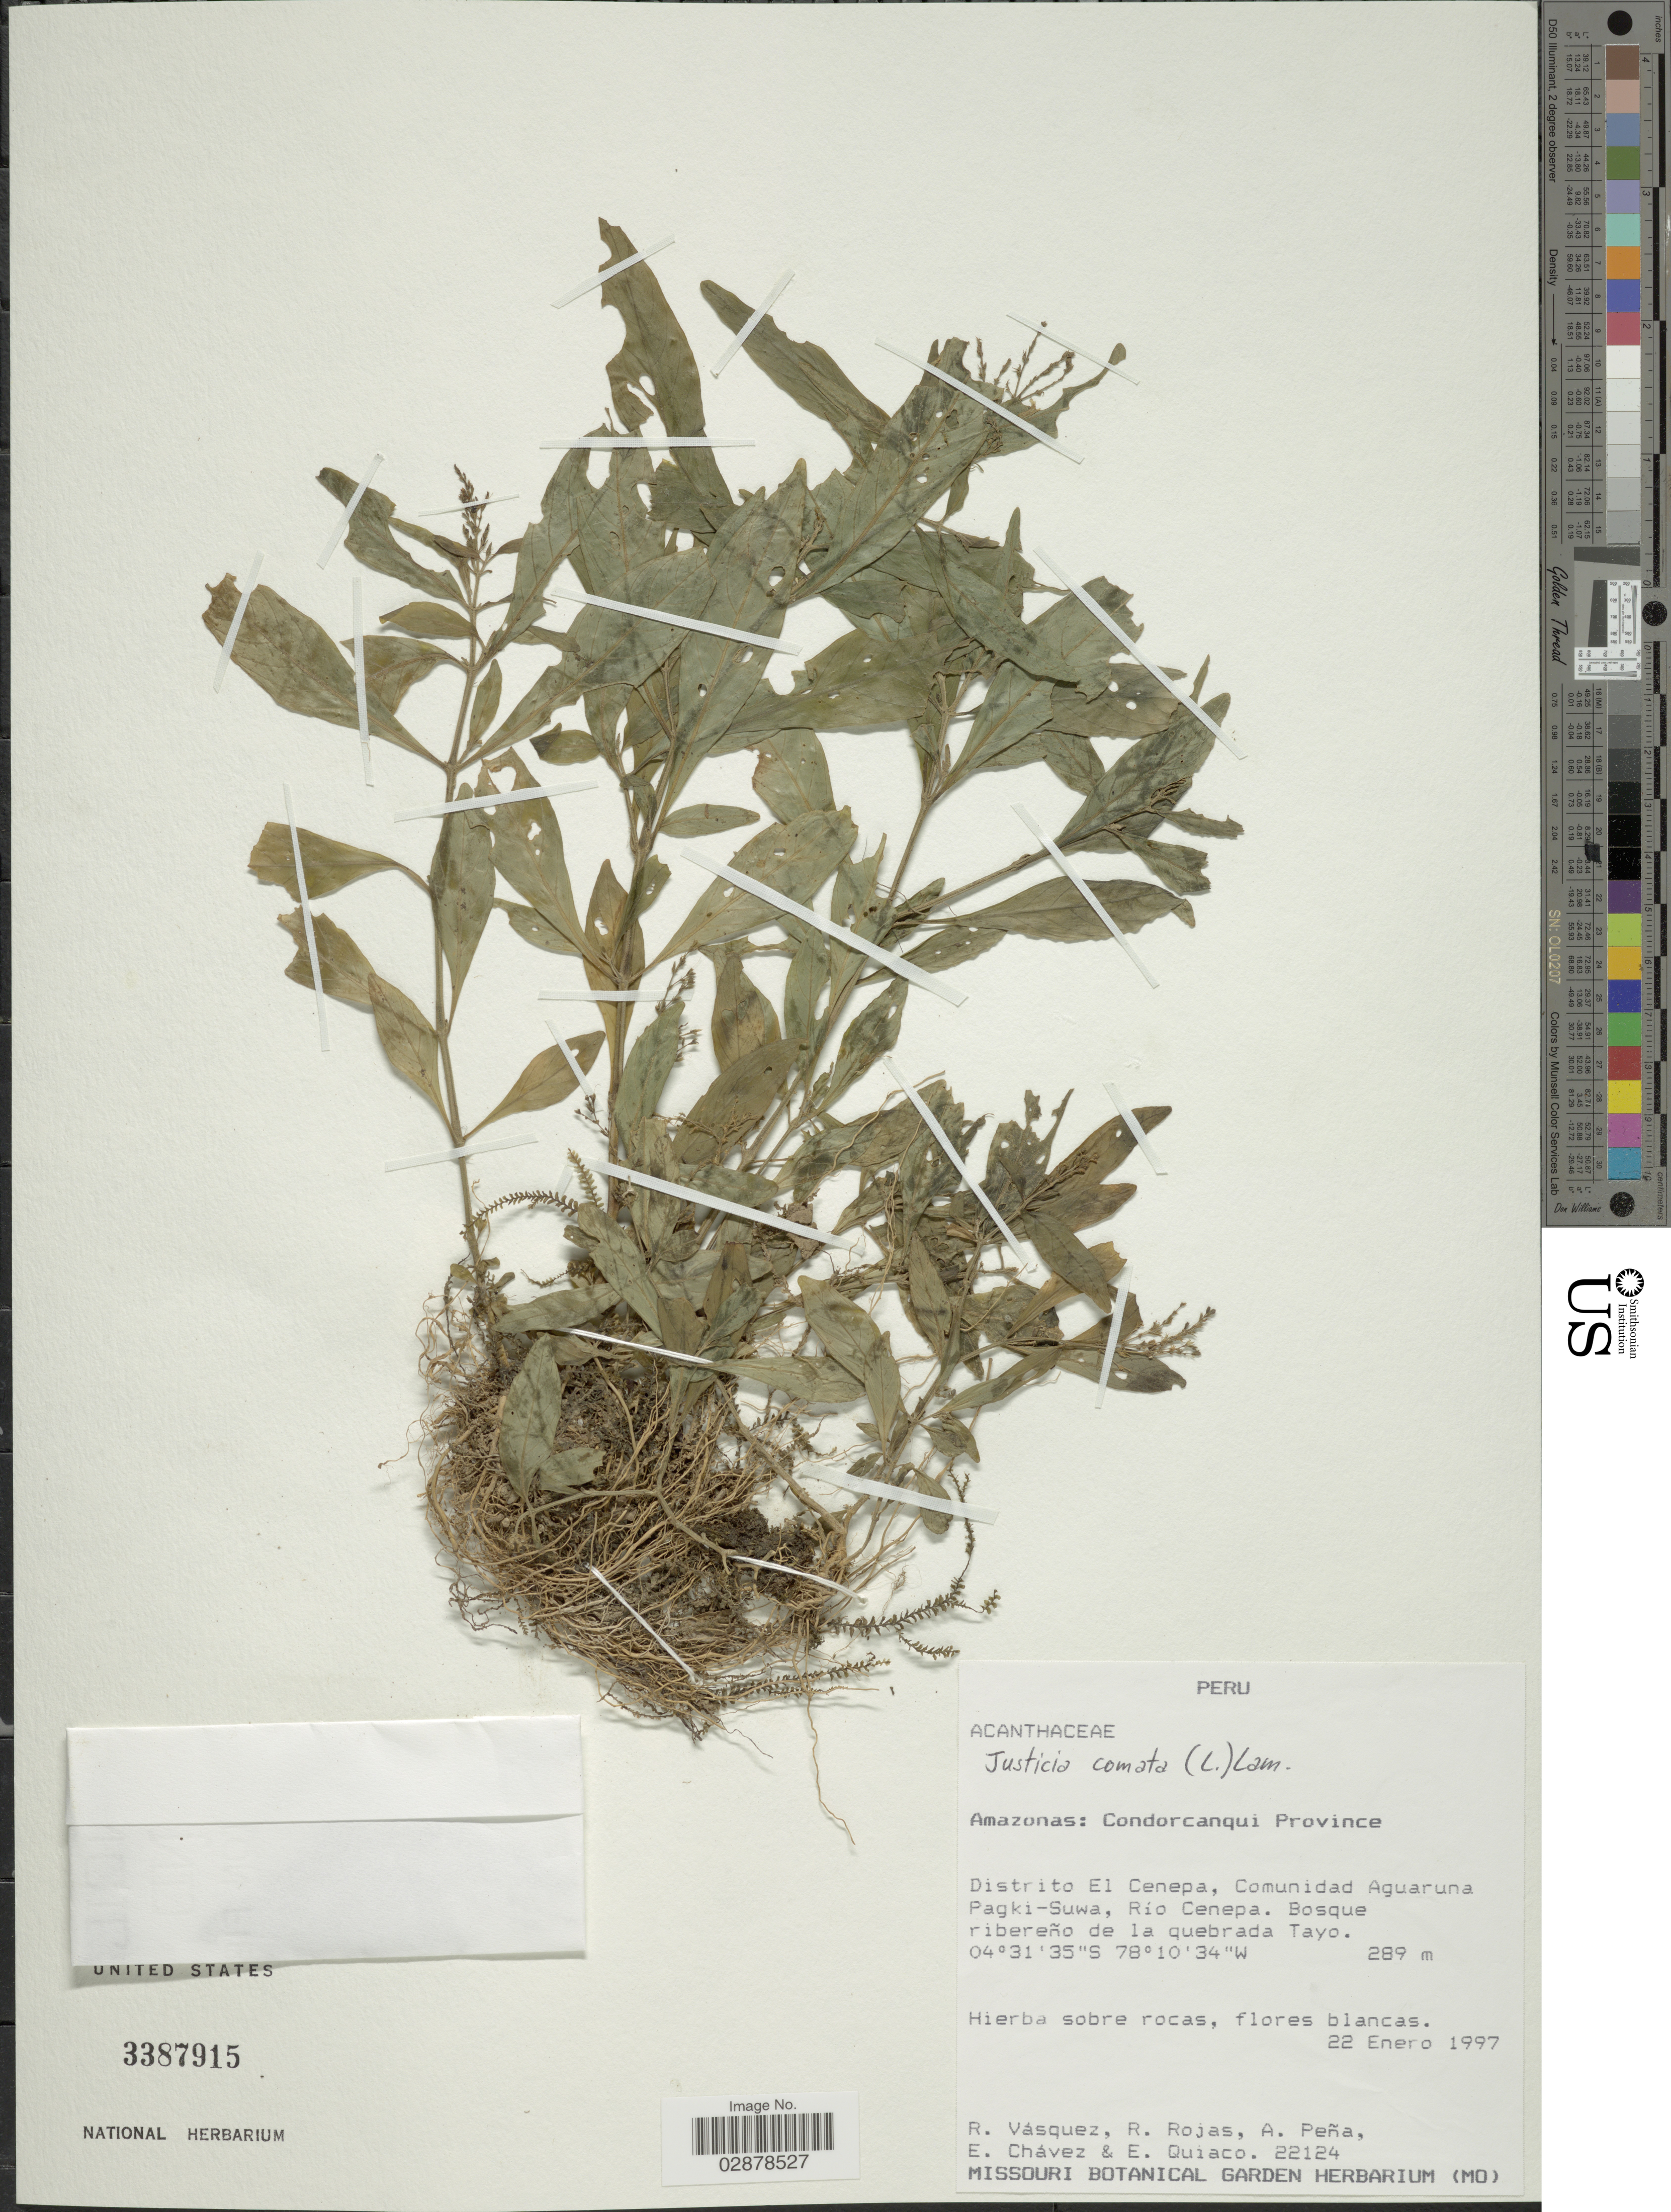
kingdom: Plantae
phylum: Tracheophyta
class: Magnoliopsida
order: Lamiales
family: Acanthaceae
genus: Justicia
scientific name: Justicia comata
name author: (L.) Lam.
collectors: R. Vásques, R. Rojas, A. Peña, E. Chávez & E. Quiaco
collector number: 22124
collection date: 1997-01-22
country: Peru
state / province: Amazonas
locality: Condorcanqui Province. Distrito El Cenepa, Comunidad Aguauna Pagki-Suwa, Río Cenepa. Bosque ribereño de la quebrada Tayo.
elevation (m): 289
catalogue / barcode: US 3387915